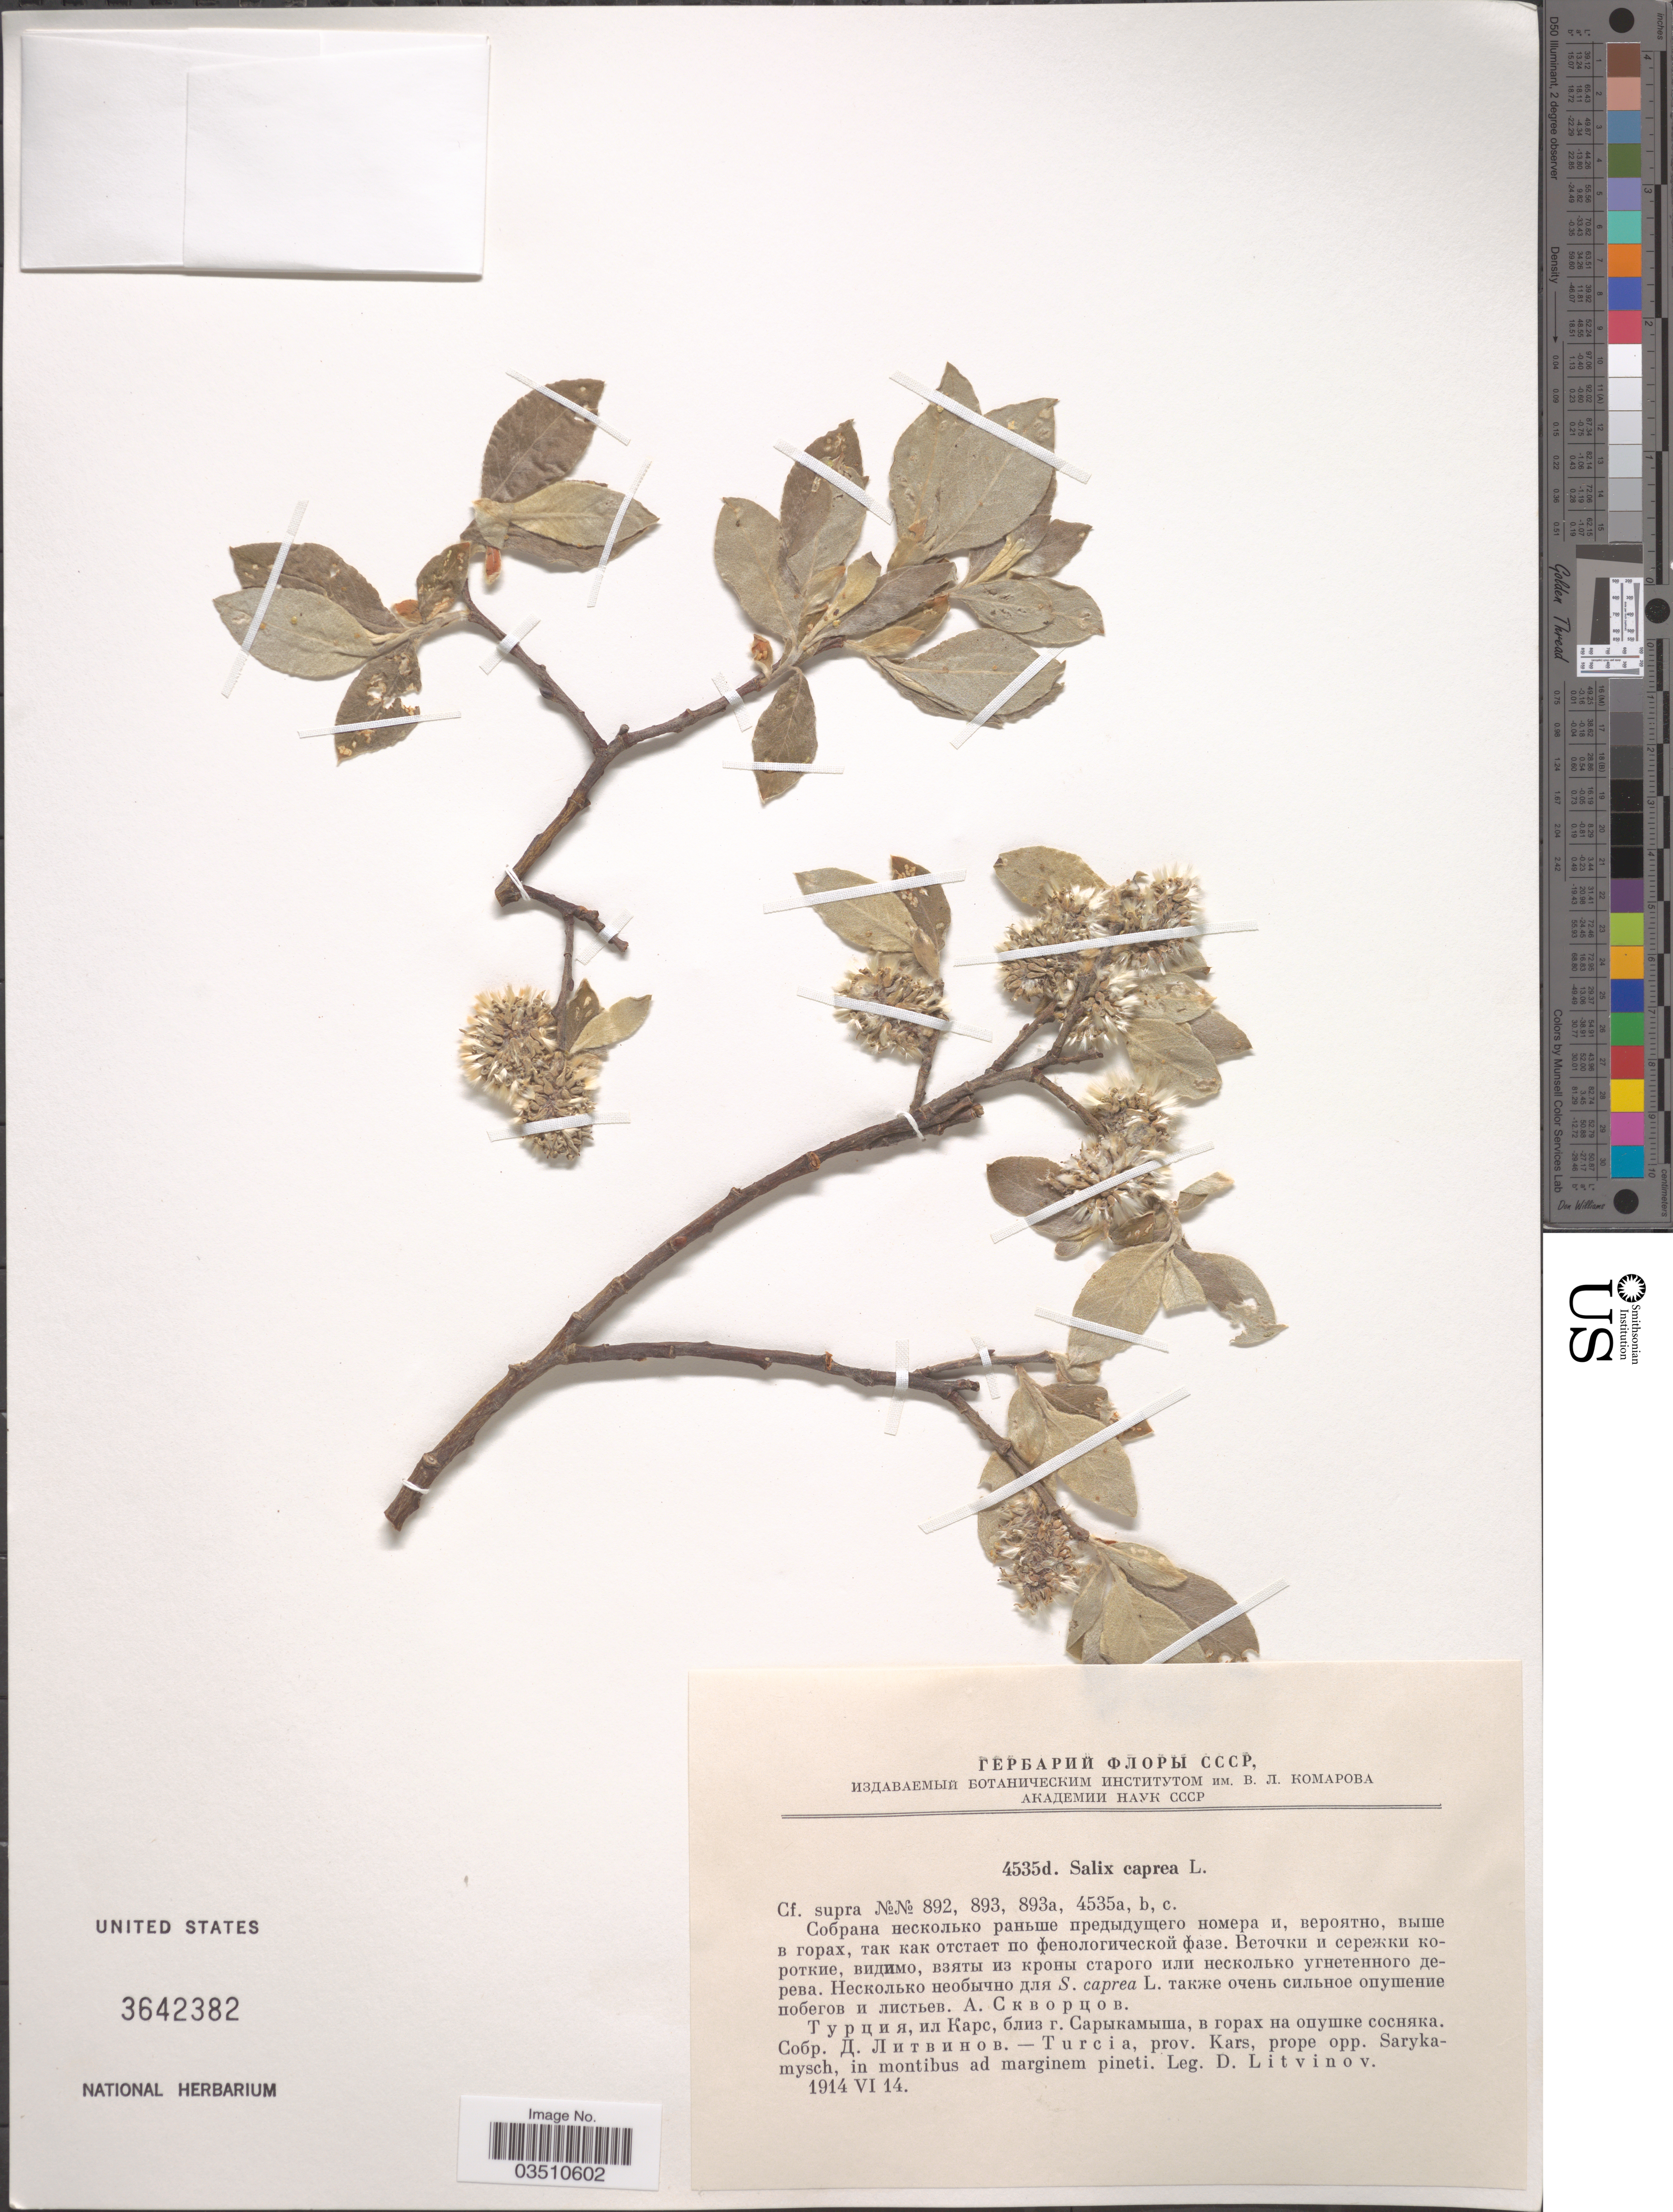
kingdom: Plantae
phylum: Tracheophyta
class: Magnoliopsida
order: Malpighiales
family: Salicaceae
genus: Salix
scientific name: Salix caprea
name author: L.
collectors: D. Litvinov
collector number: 4535d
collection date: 1914-06-14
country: Turkey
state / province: Kars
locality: Turcia, prov. Kars, prope opp. Sarykamysch, in montibus ad marginem pineti.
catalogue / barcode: US 3642382